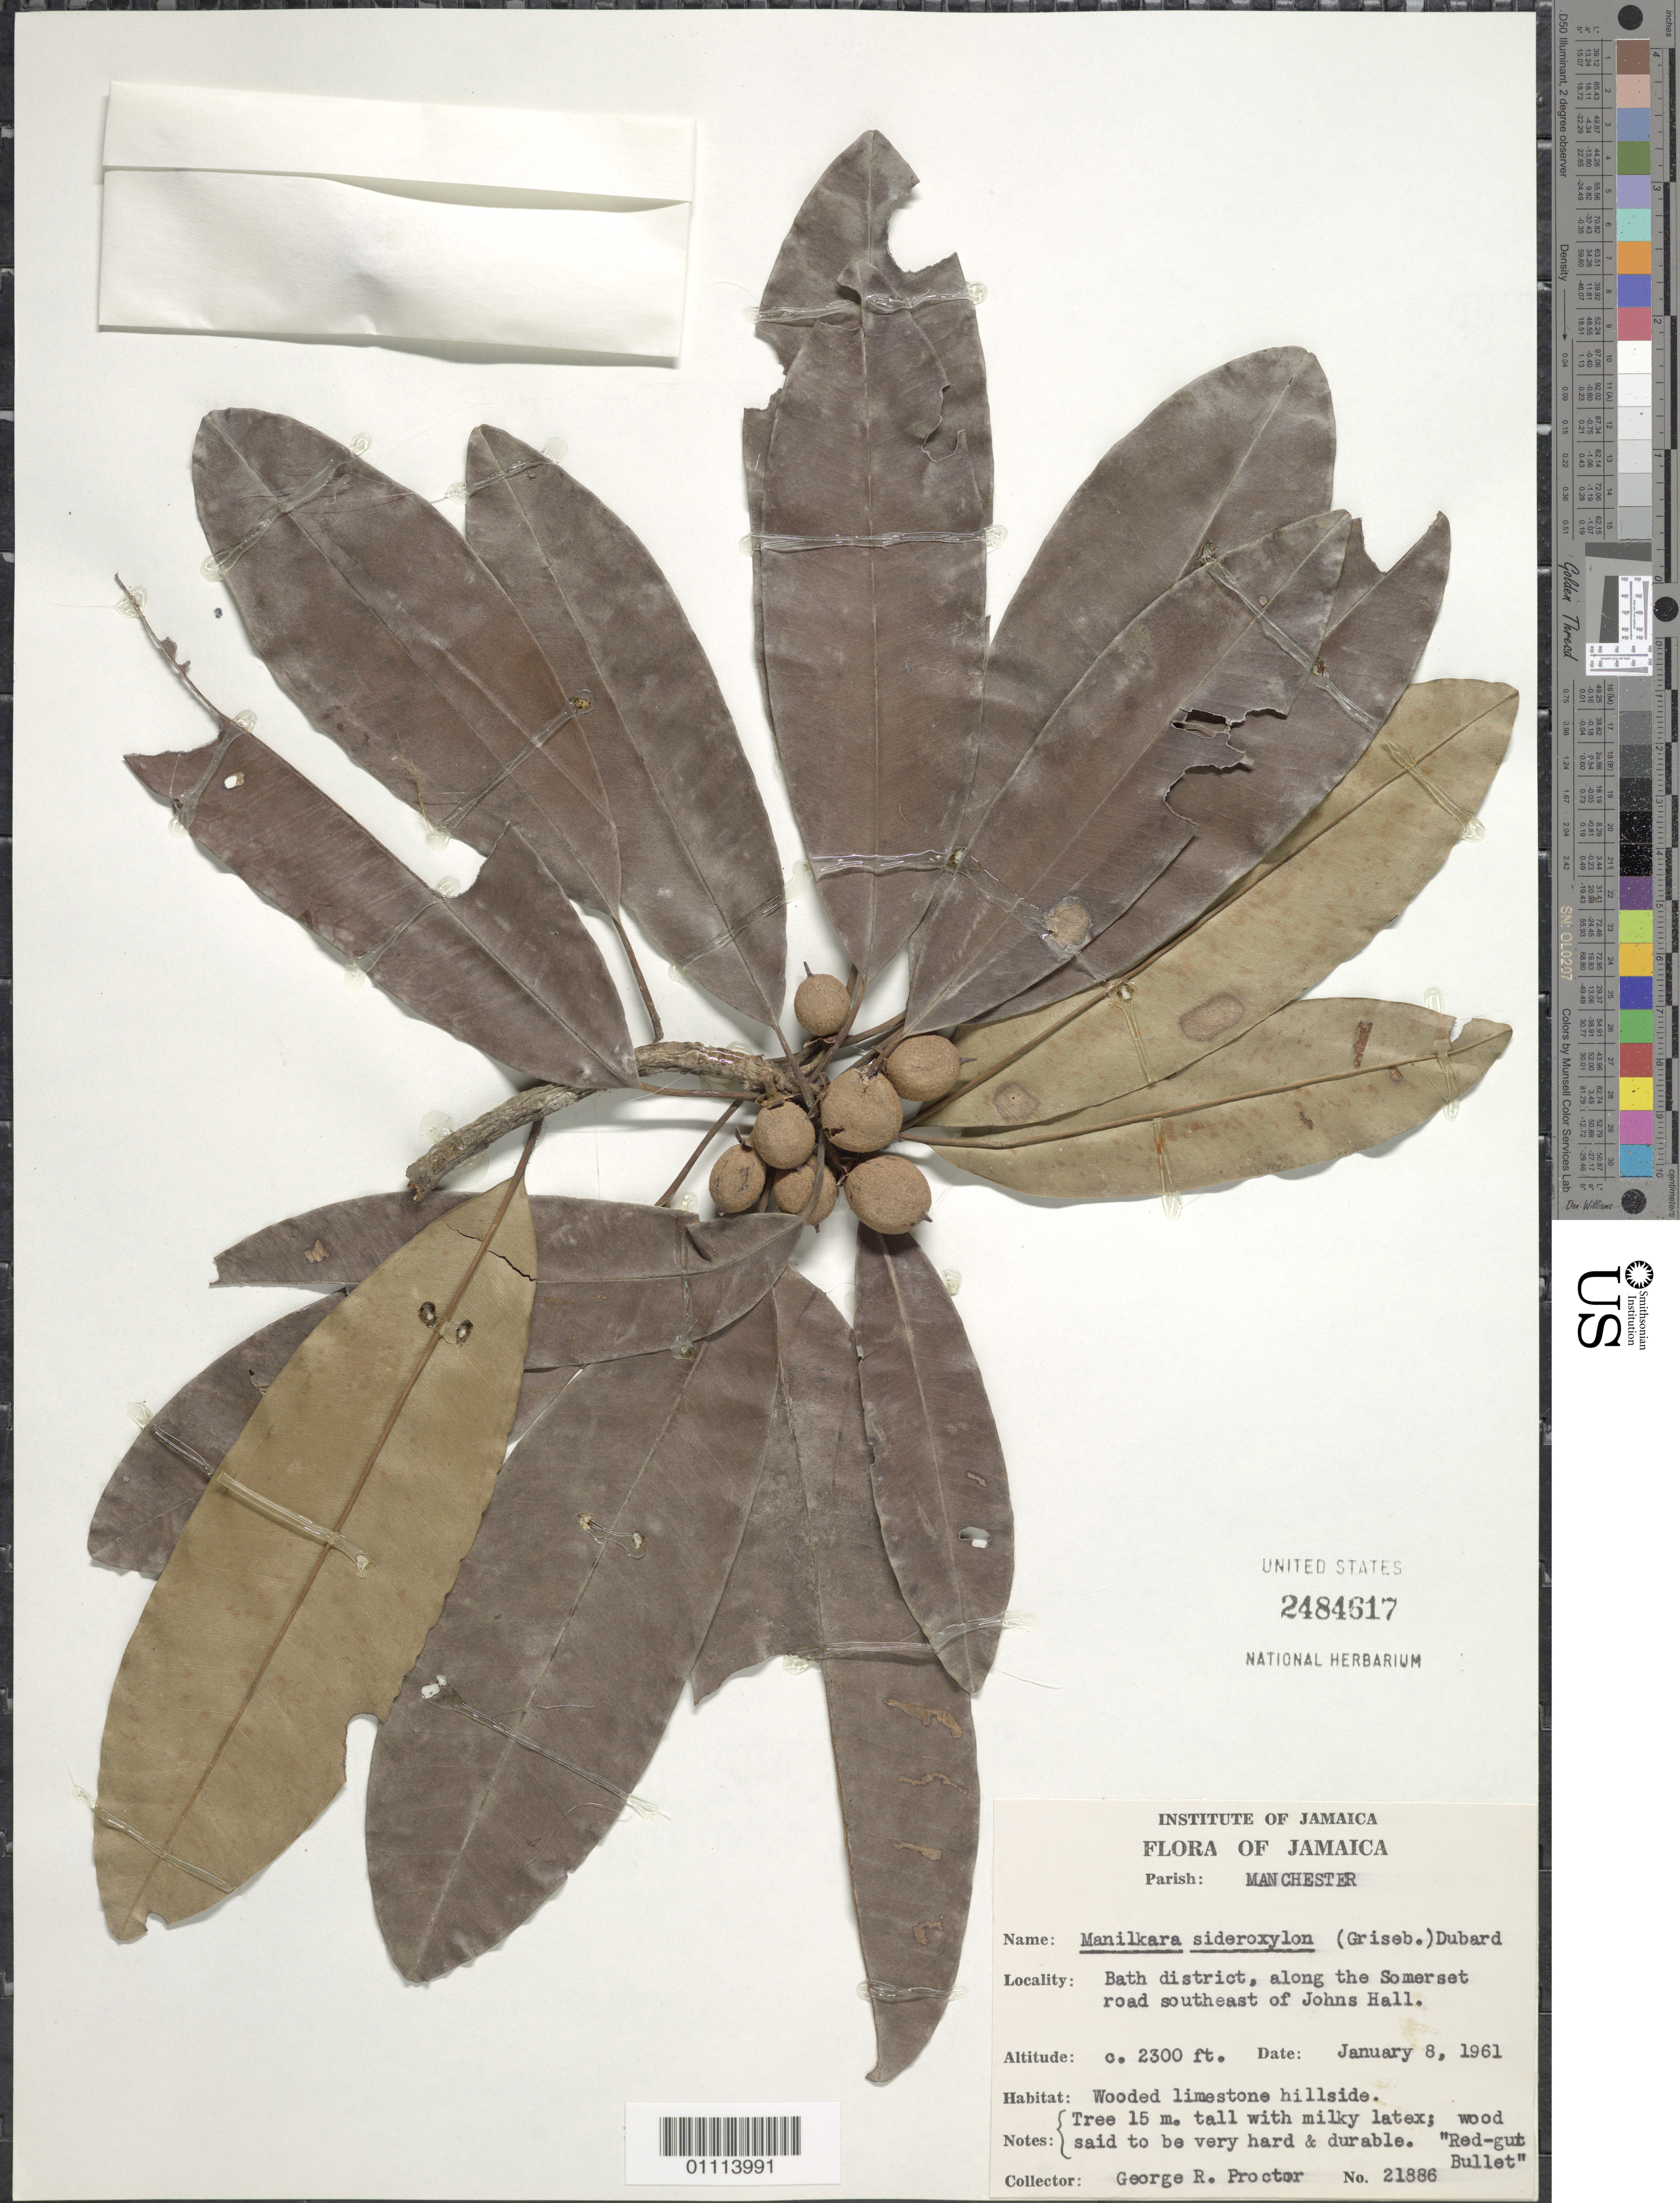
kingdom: Plantae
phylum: Tracheophyta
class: Magnoliopsida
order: Ericales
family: Sapotaceae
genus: Manilkara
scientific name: Manilkara sideroxylon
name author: (Griseb.) Dubard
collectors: G. R. Proctor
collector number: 21886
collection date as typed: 08 Jan 1961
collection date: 1961-01-08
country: Jamaica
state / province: Manchester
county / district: Bath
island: Jamaica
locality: Bath district, along the Somerset road SE of Johns Hall. Wooded limestone hillside.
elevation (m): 701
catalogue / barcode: US 2484617